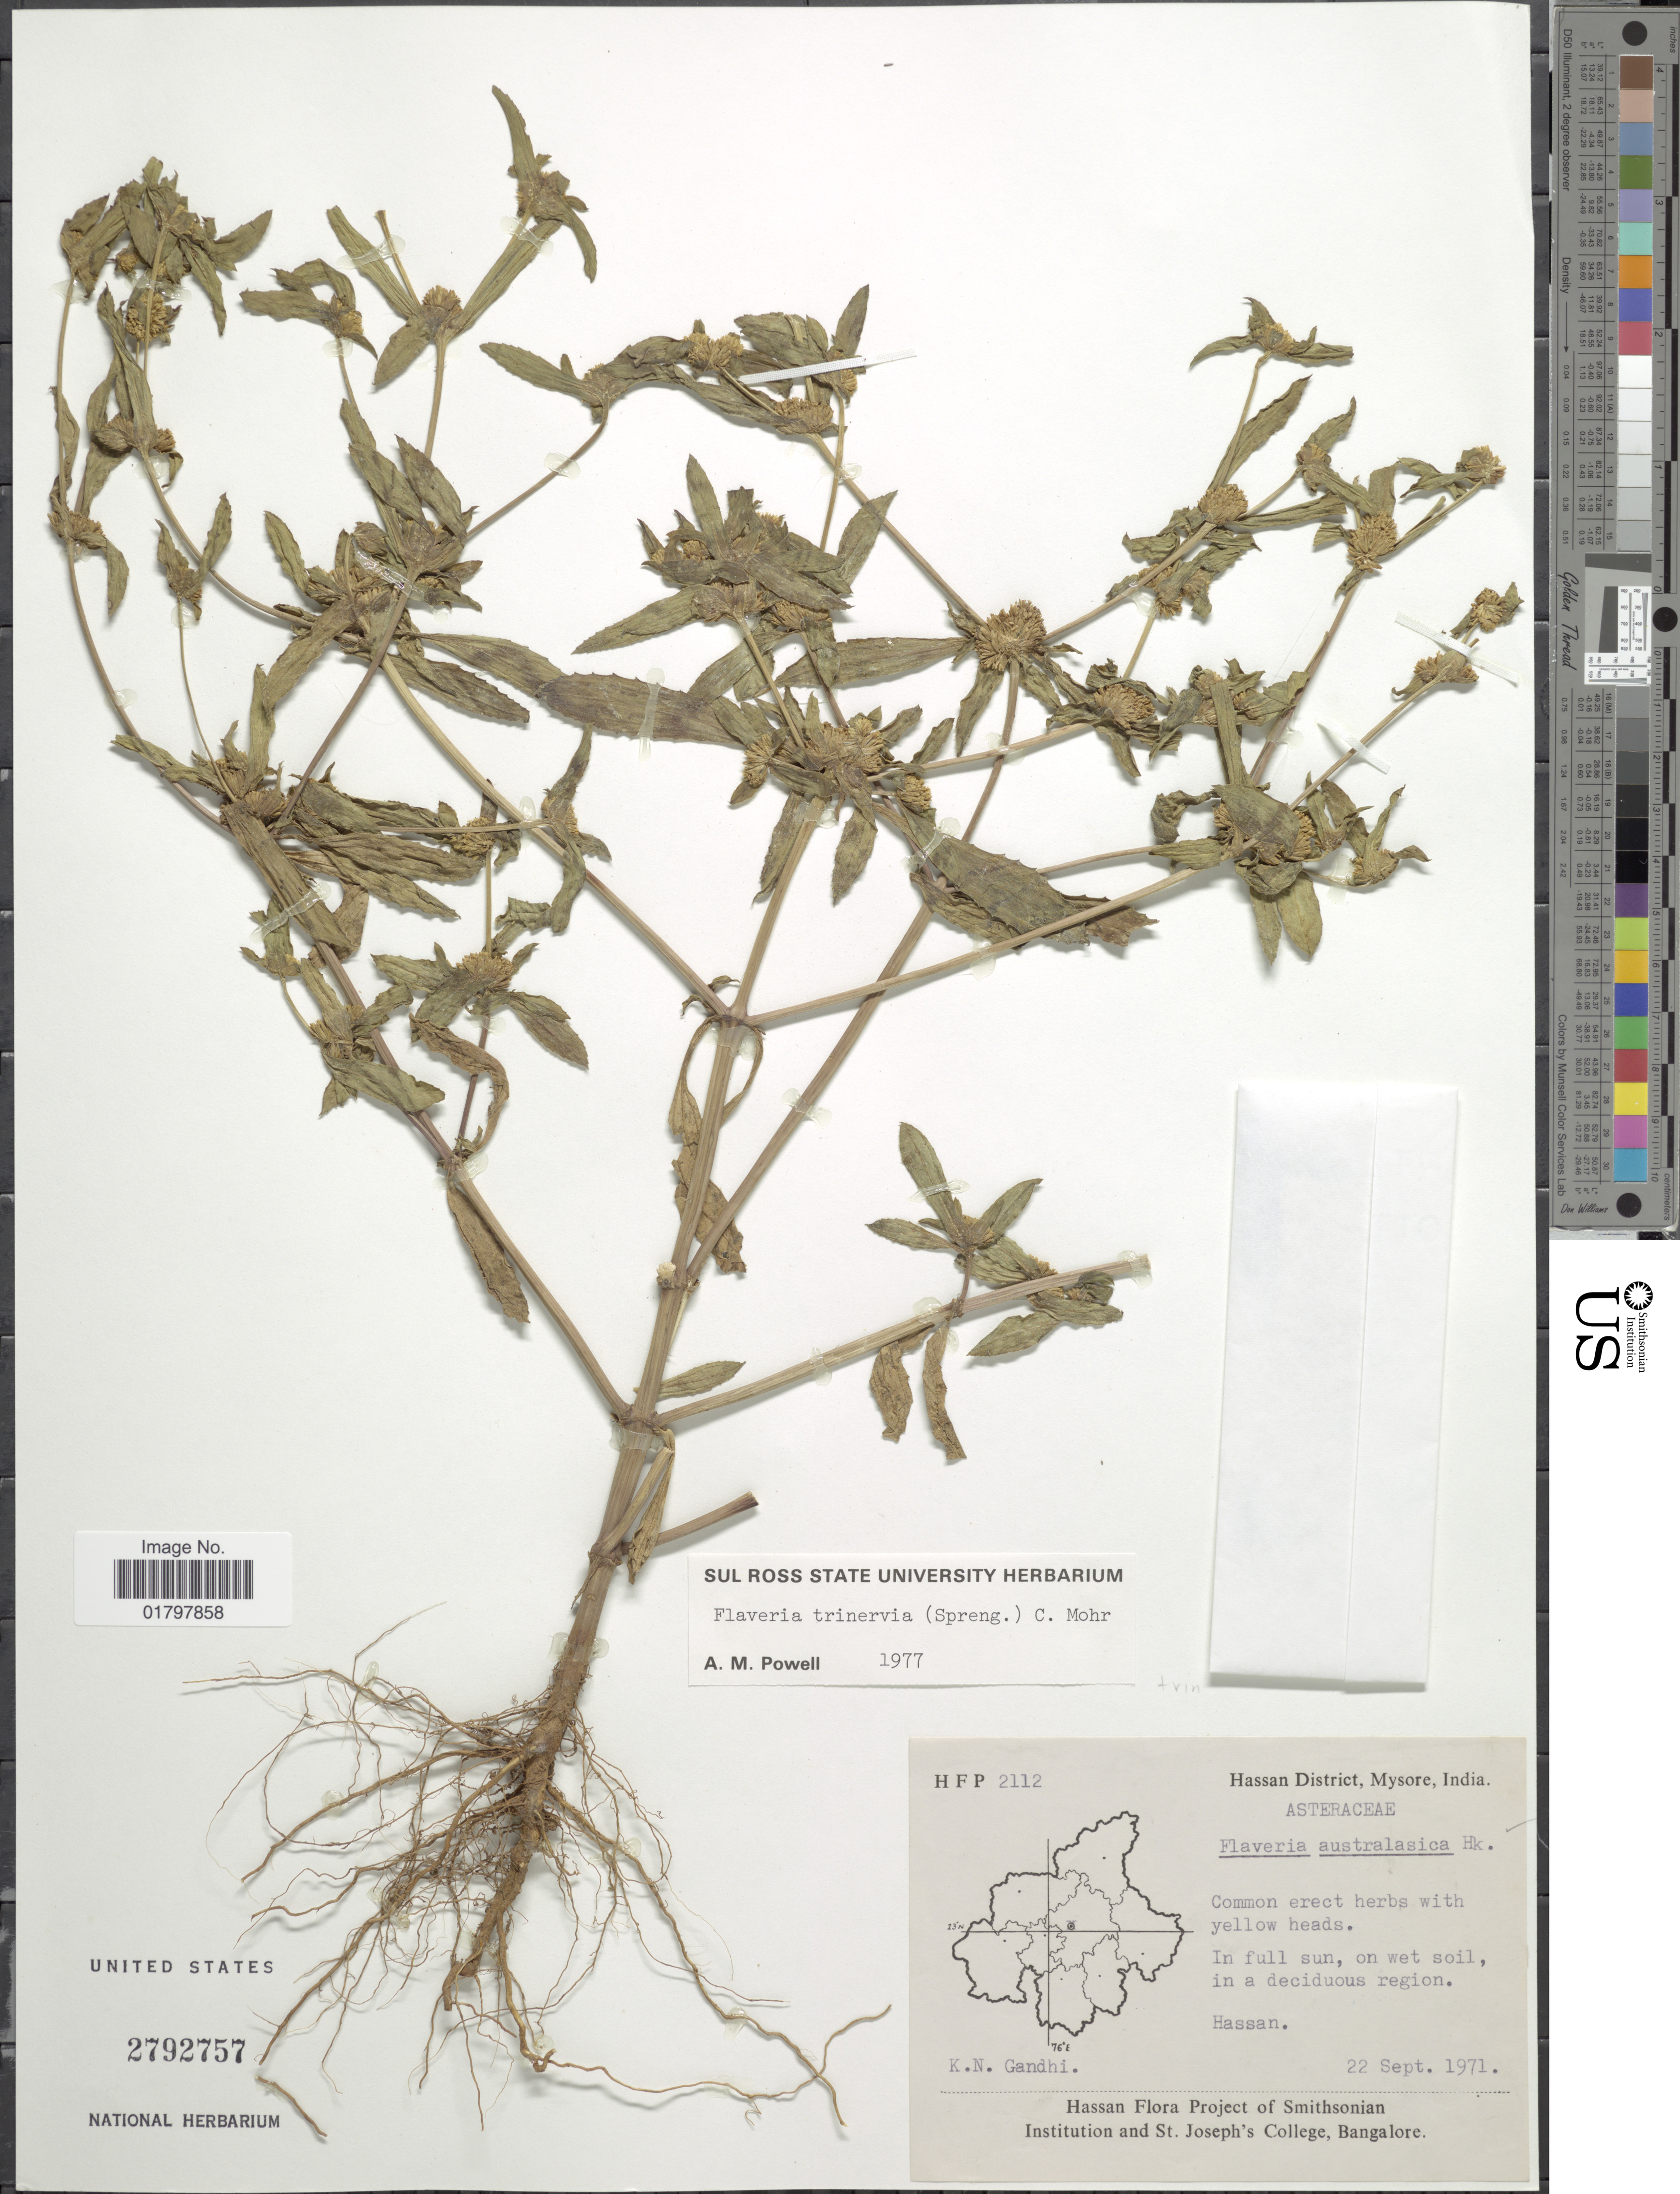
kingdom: Plantae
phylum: Tracheophyta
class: Magnoliopsida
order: Asterales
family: Asteraceae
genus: Flaveria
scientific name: Flaveria trinervia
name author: (Spreng.) C. Mohr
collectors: K. N. Gandhi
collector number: HFP2112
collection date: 1971-09-22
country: India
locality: Hassan District, Mysore, India. Hassan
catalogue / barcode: US 2792757